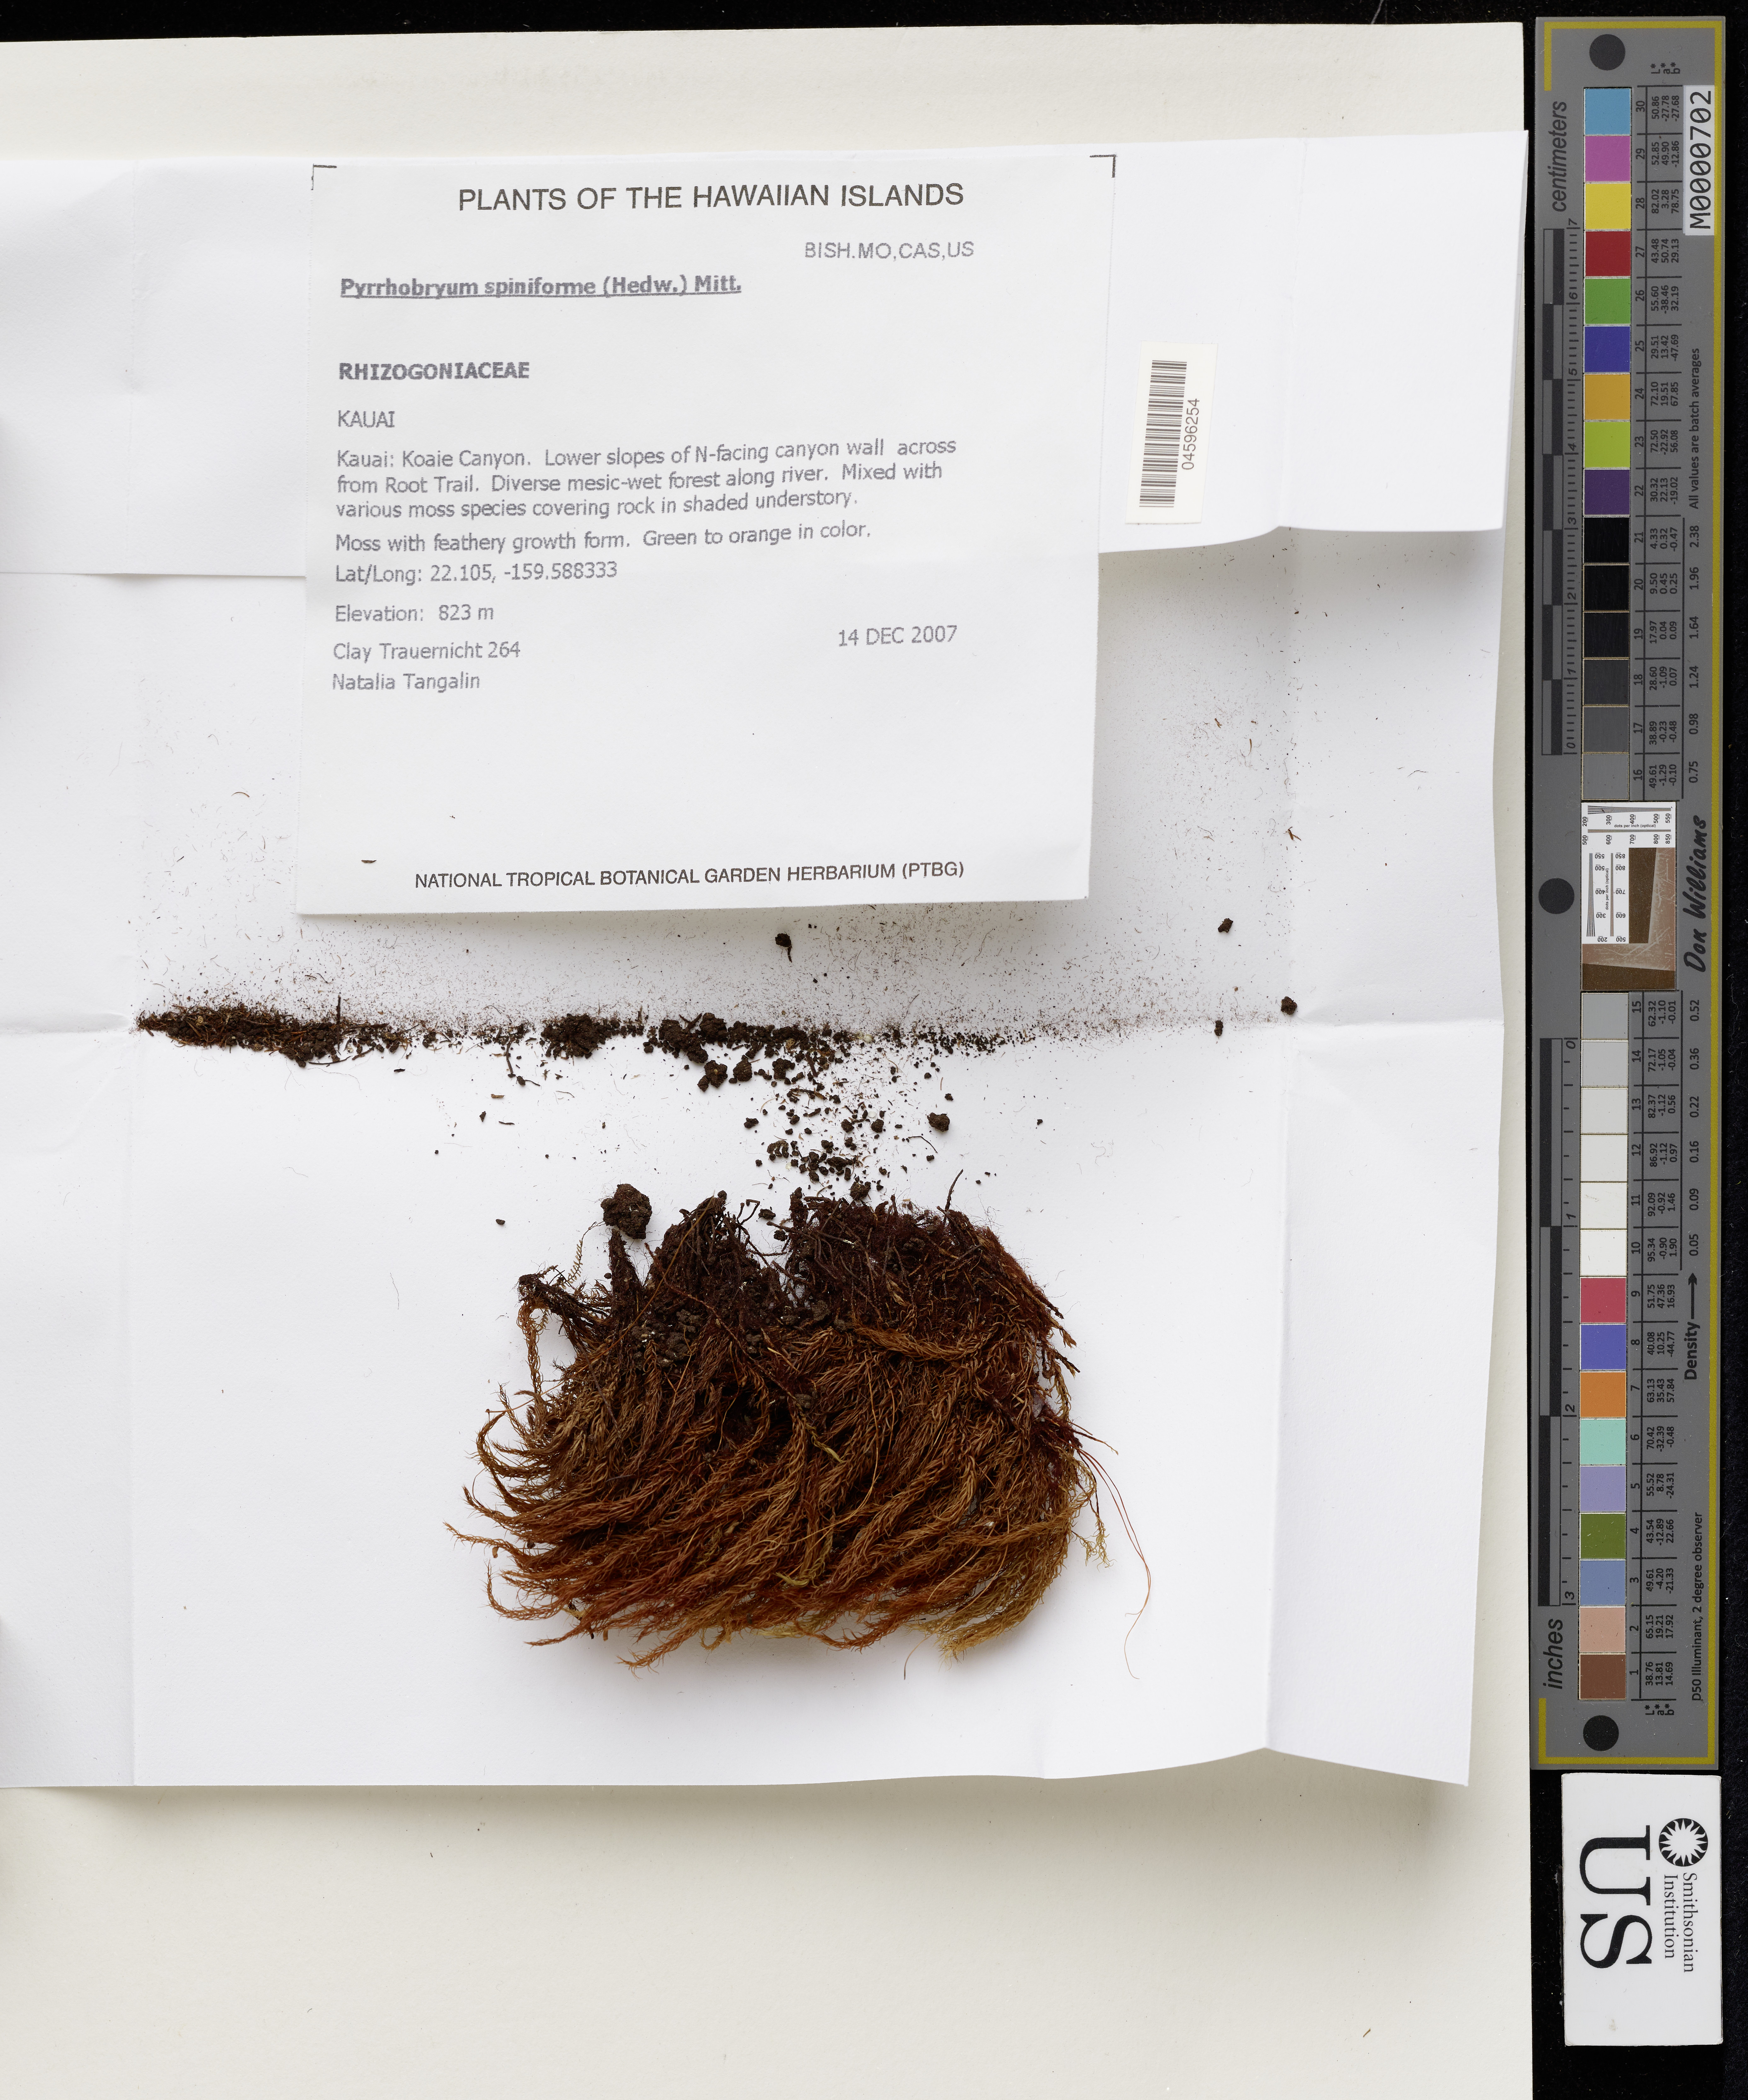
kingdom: Plantae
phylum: Bryophyta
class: Bryopsida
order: Rhizogoniales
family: Calomniaceae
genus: Pyrrhobryum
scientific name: Pyrrhobryum spiniforme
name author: (Hedw.) Mitt.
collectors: C. Trauernicht & N. Tangalin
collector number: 264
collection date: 2007-12-14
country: United States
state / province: Hawaii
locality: Kauai: Koaie Canyon. Lower slopes of N-facing canyon wall across from Root Trail.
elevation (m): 823